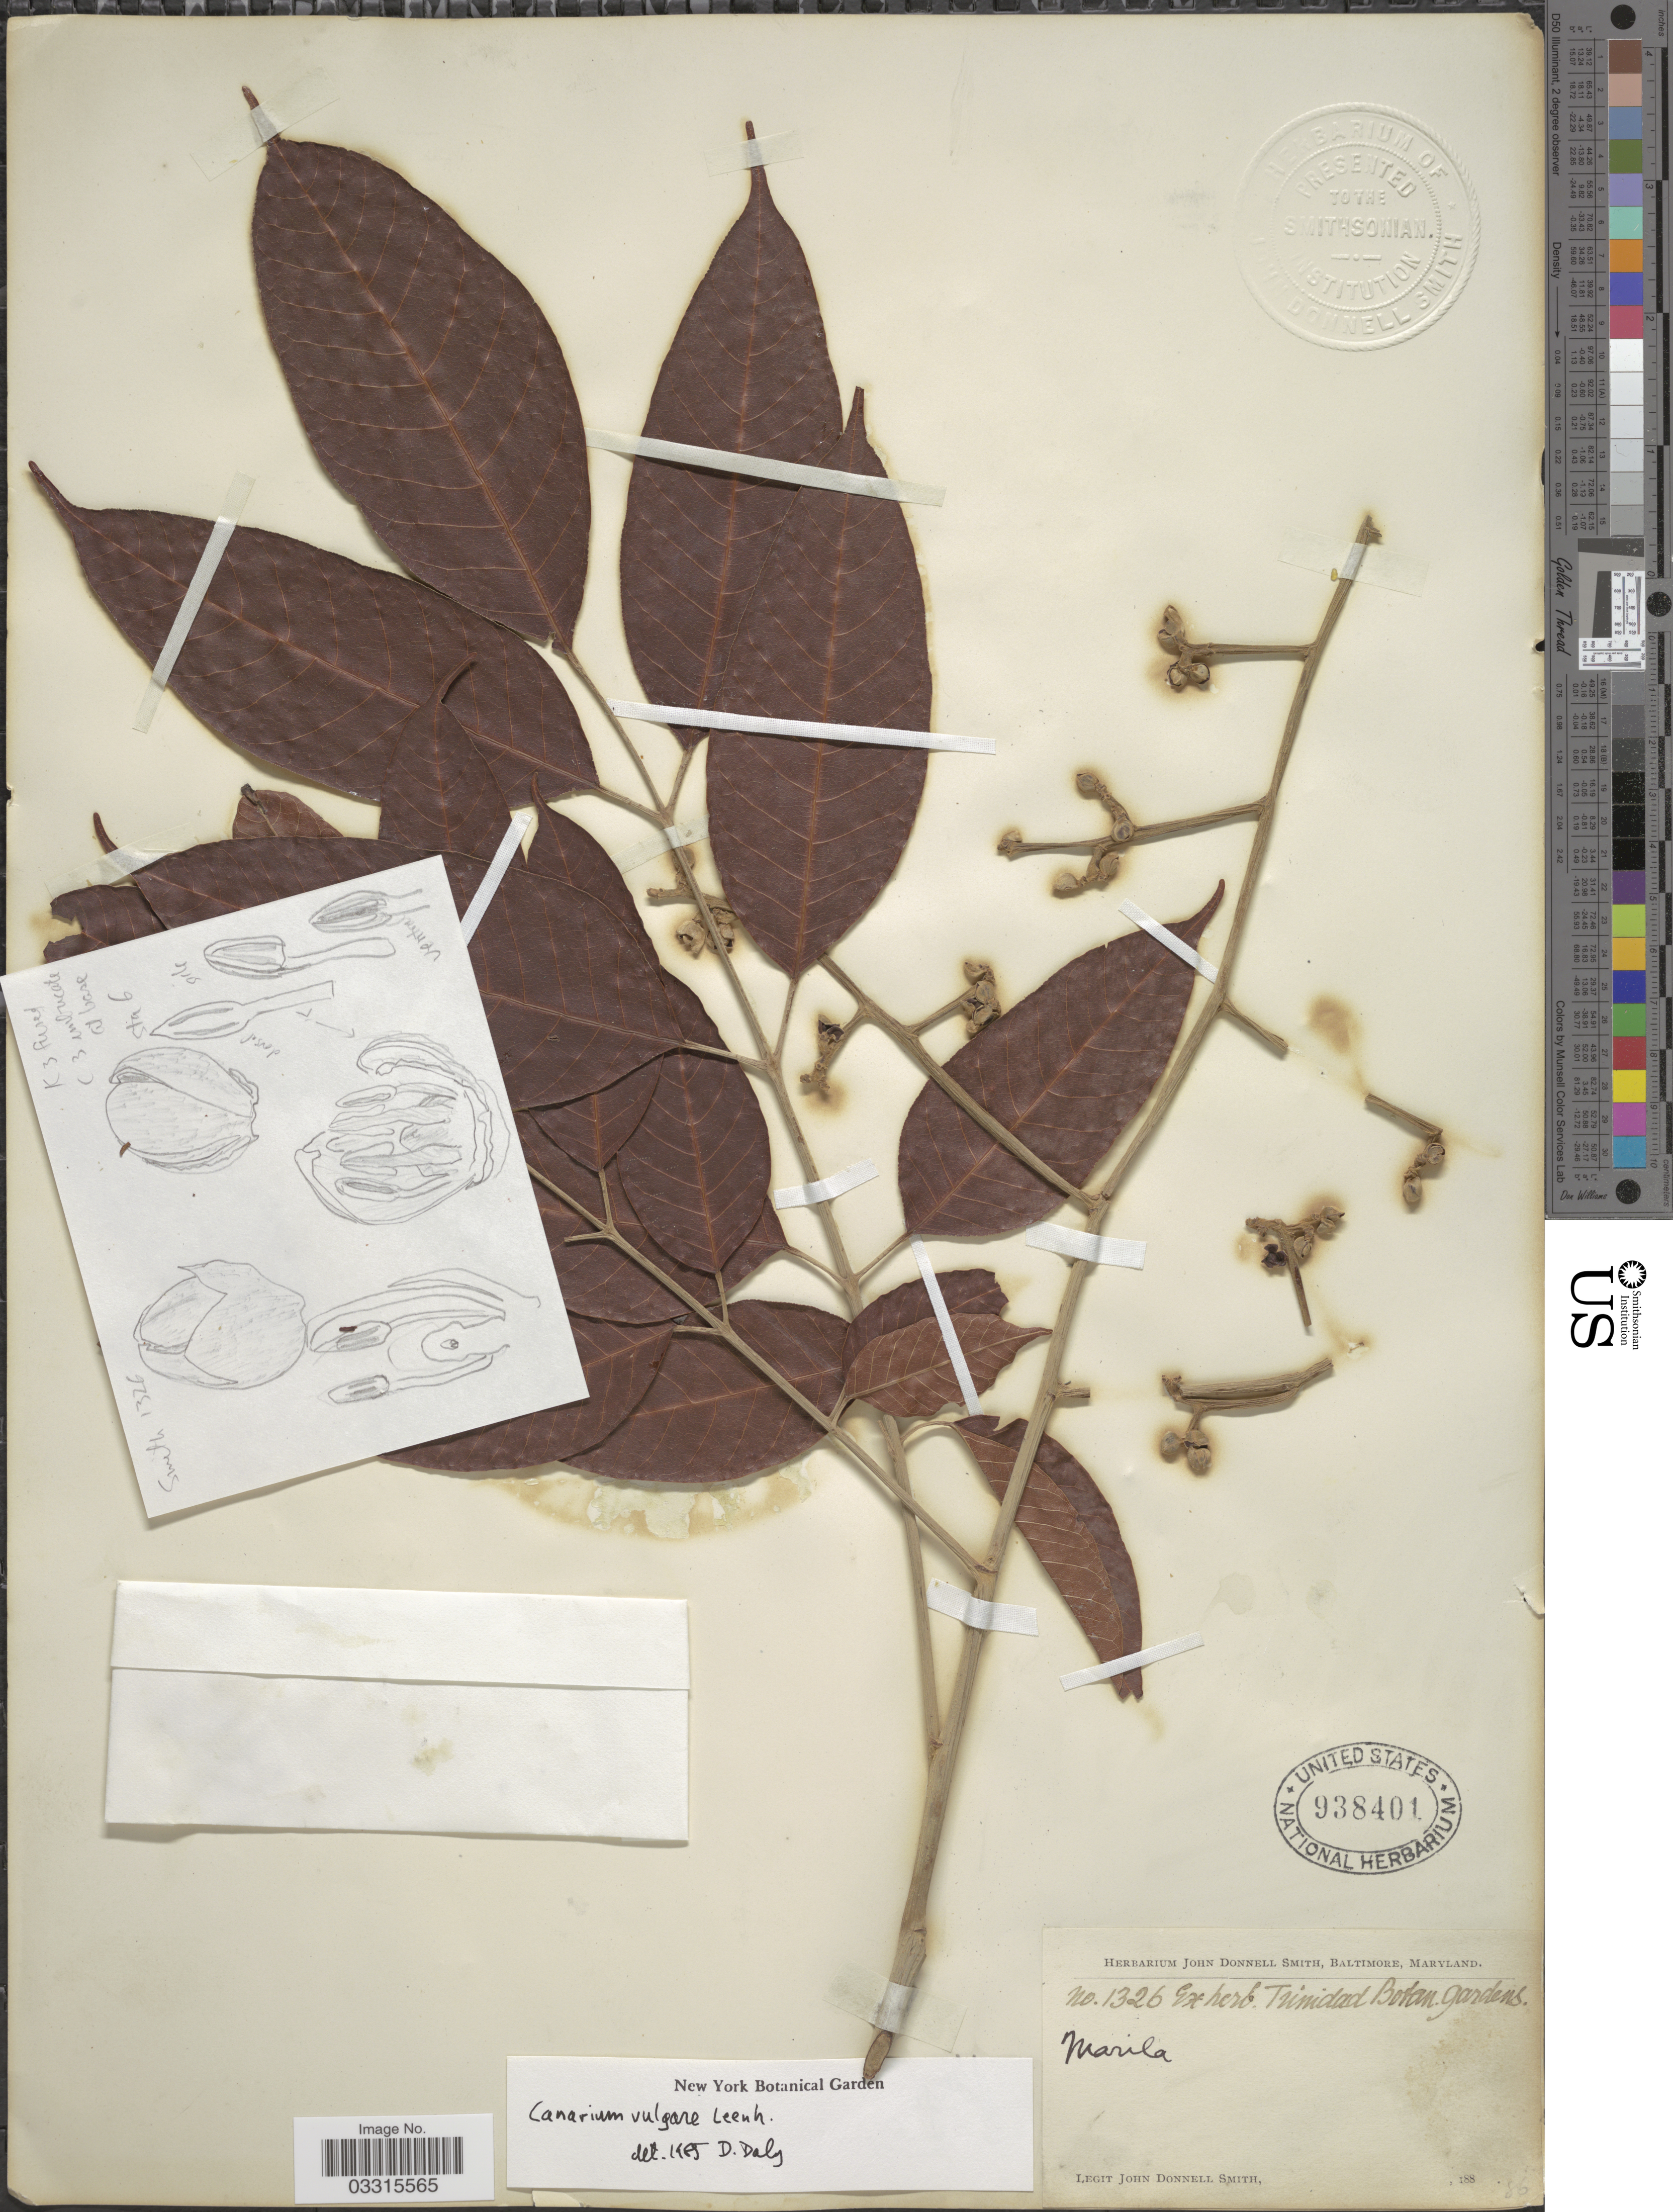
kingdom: Plantae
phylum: Tracheophyta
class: Magnoliopsida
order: Sapindales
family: Burseraceae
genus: Canarium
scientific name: Canarium vulgare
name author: Leenh.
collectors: J. Donnell Smith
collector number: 1326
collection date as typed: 188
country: Trinidad and Tobago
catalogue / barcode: US 938401